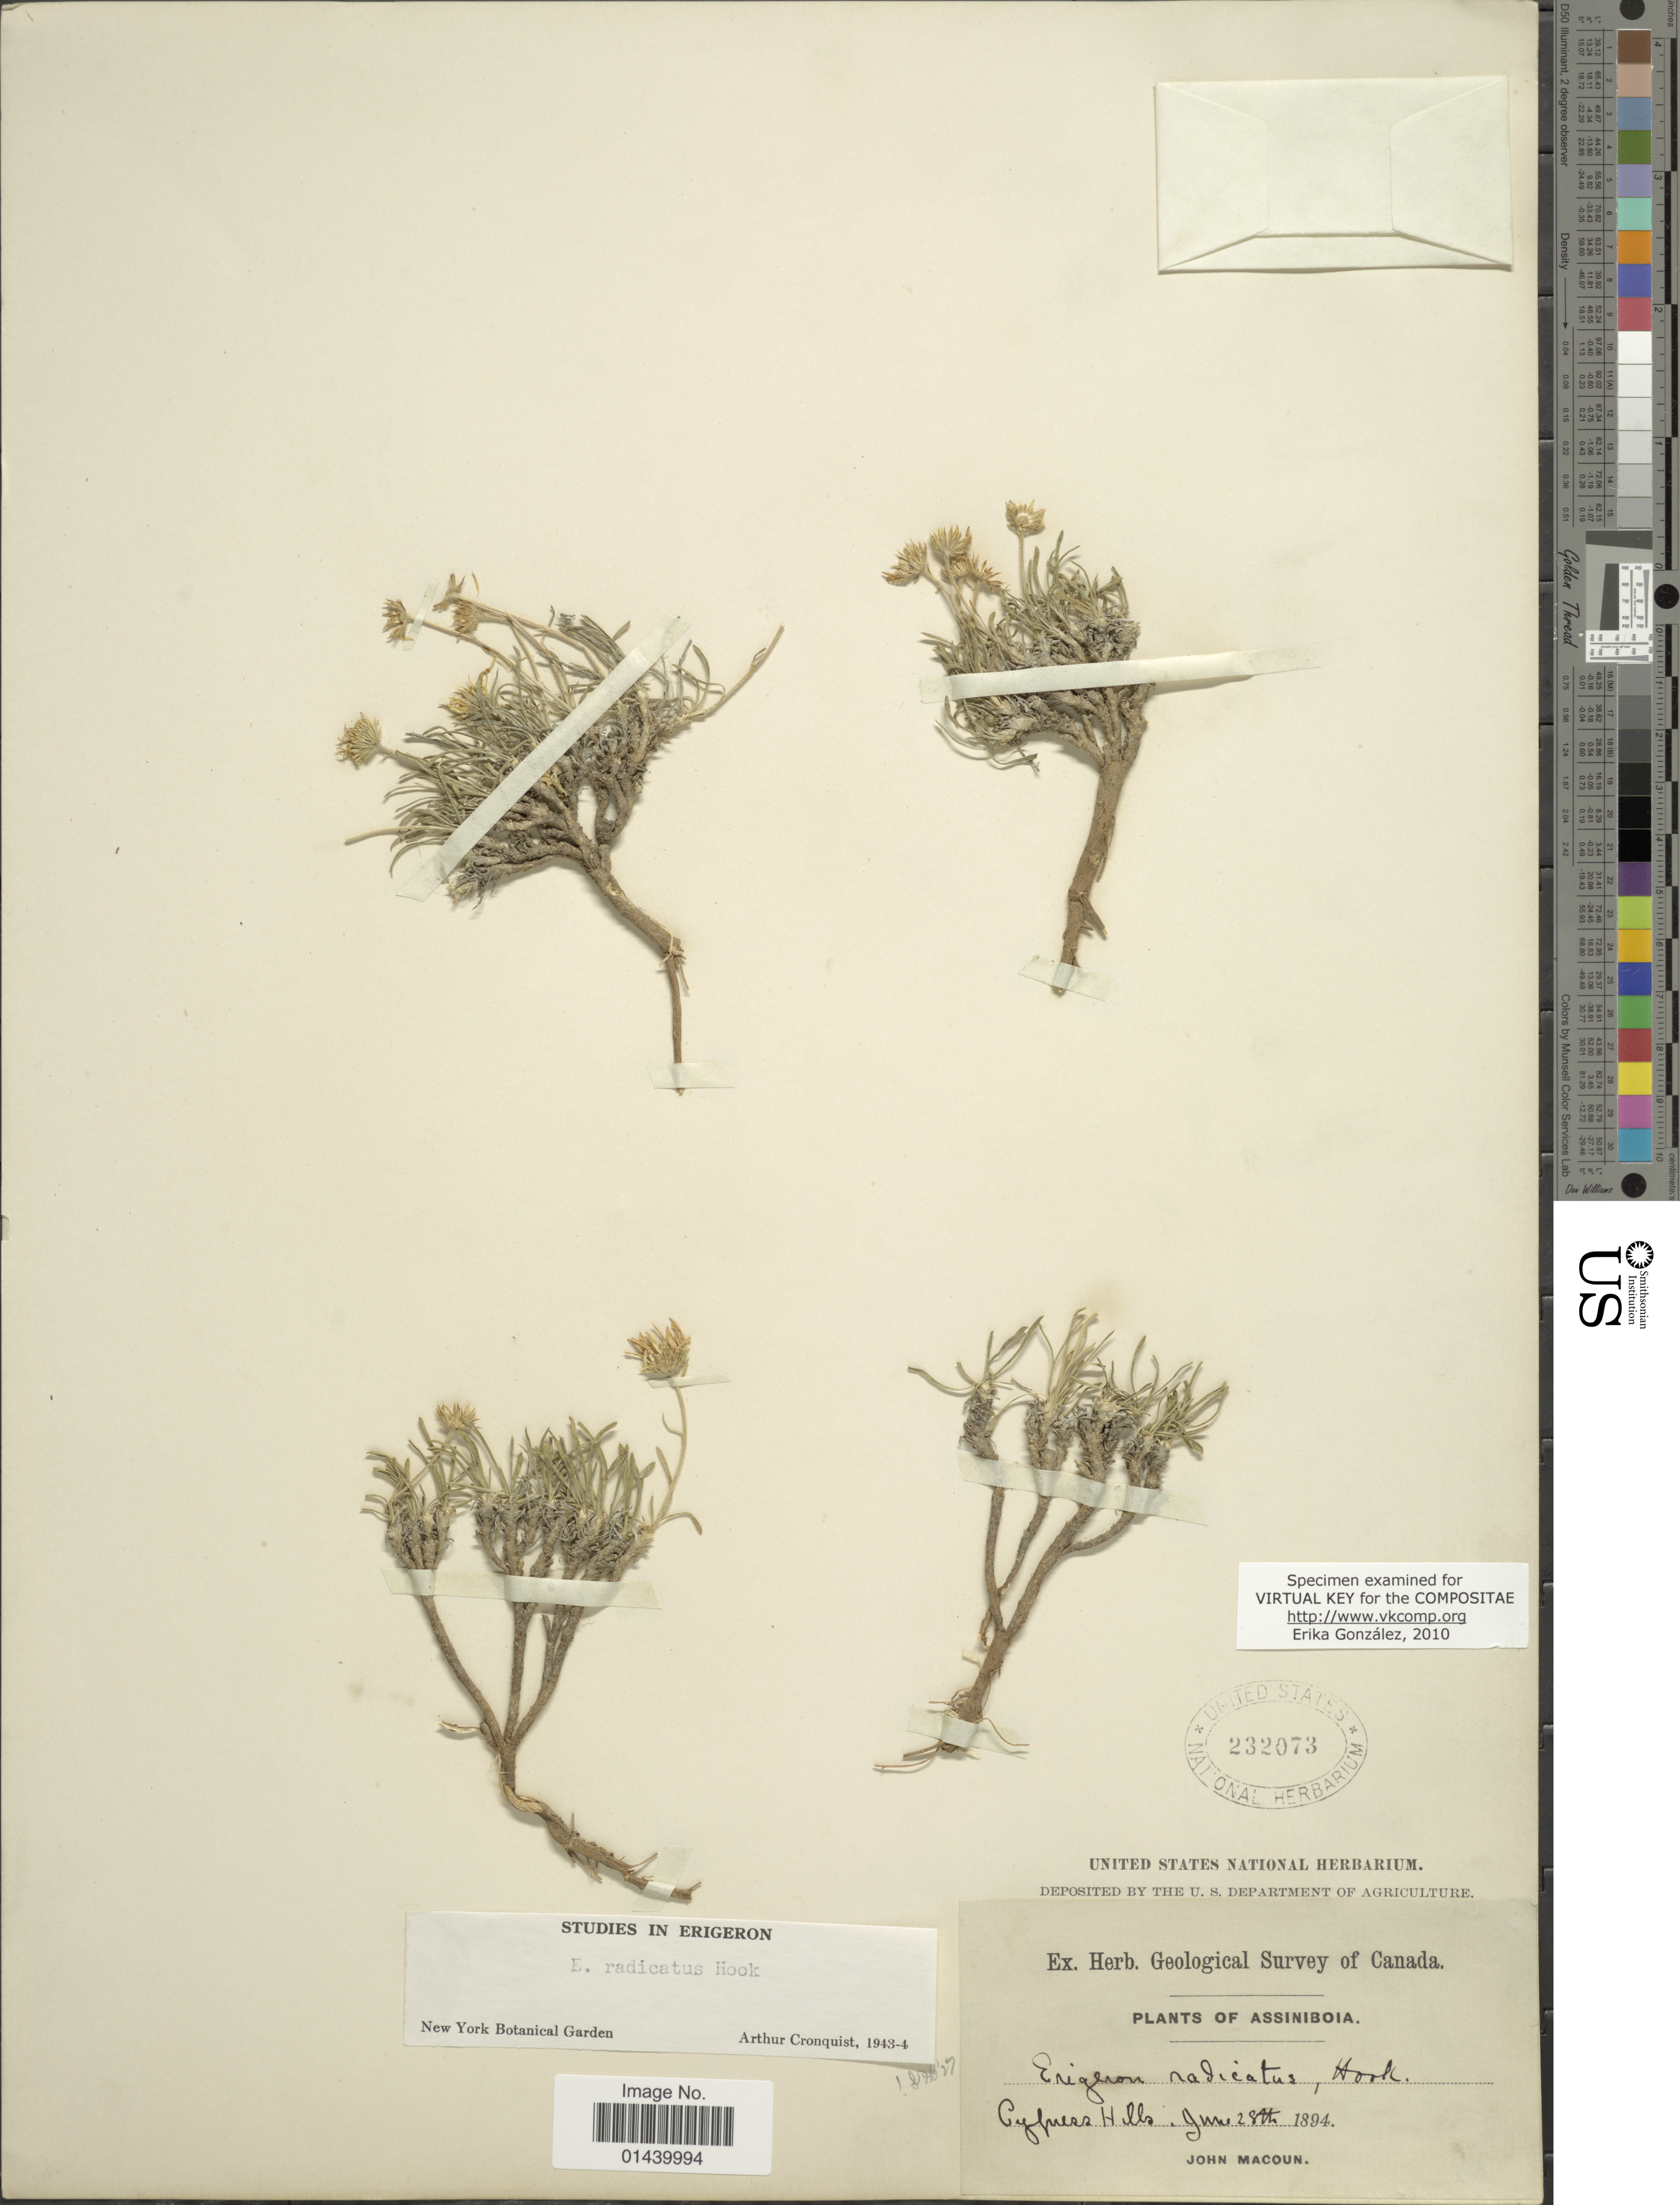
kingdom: Plantae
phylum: Tracheophyta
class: Magnoliopsida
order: Asterales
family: Asteraceae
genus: Erigeron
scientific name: Erigeron radicatus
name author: Hook.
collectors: J. Macoun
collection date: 1894-06-28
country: Canada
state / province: Saskatchewan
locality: Assiniboia. Cypress Hills.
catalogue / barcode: US 232073